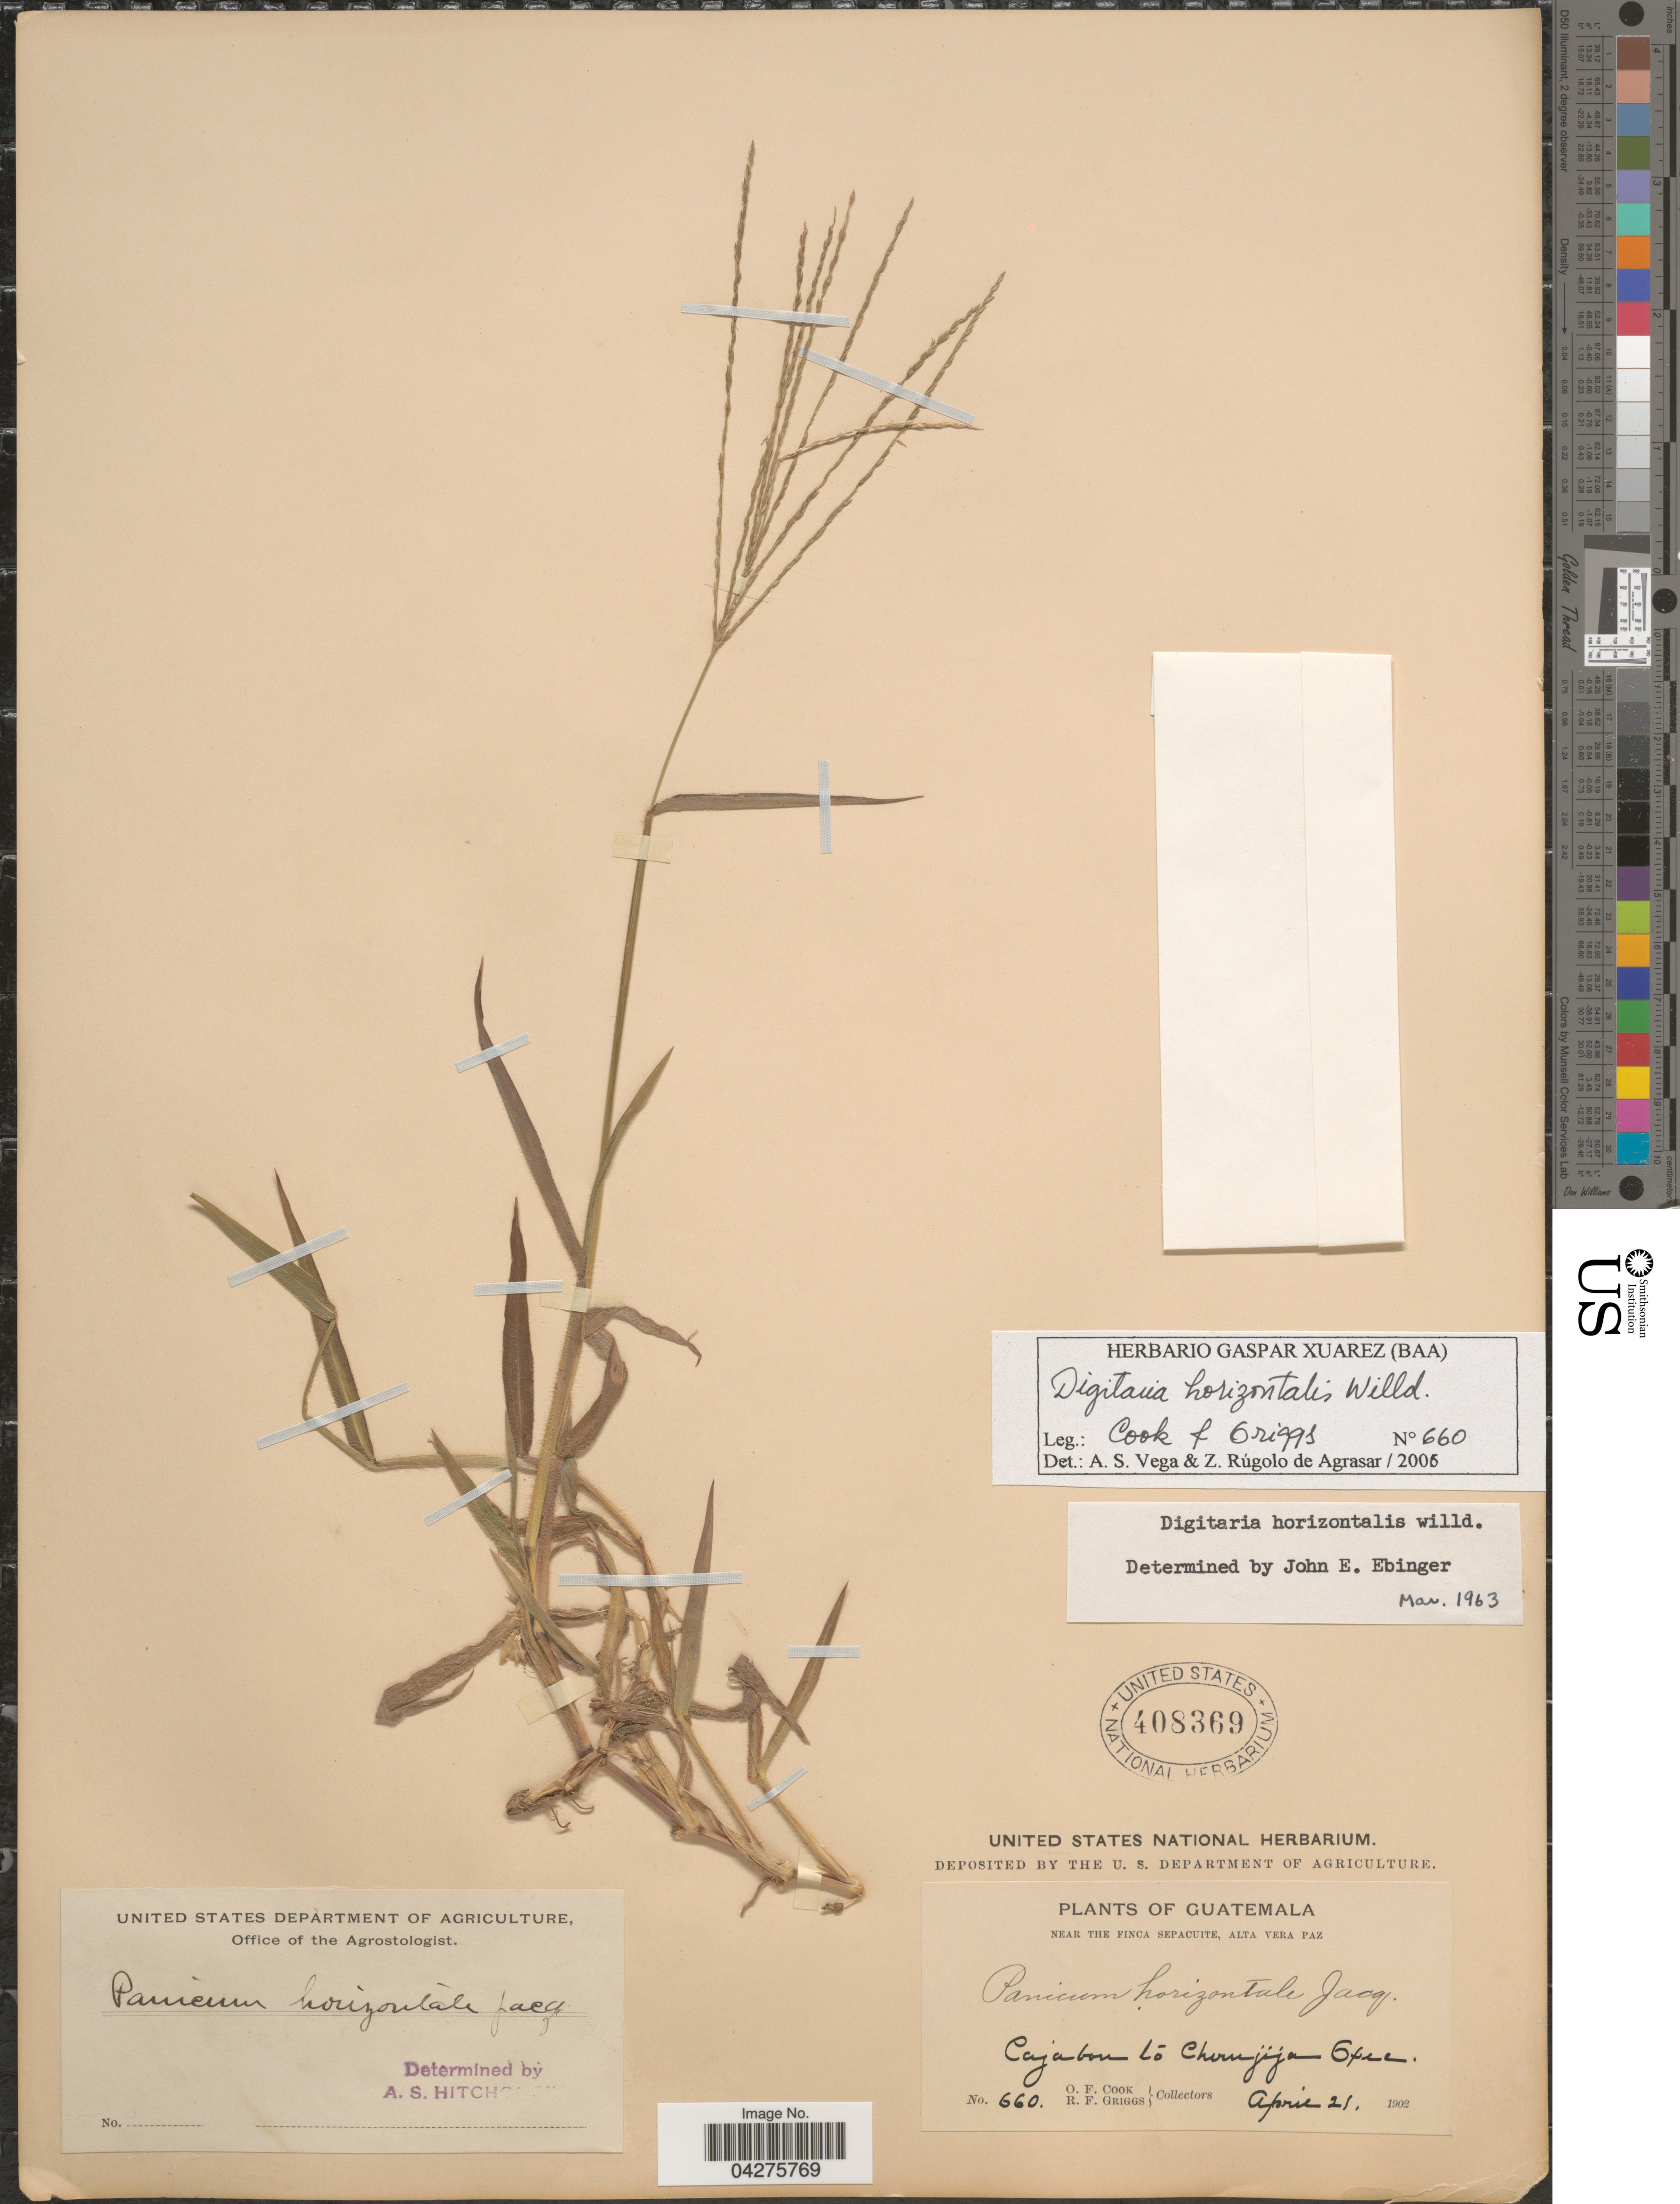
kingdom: Plantae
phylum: Tracheophyta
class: Liliopsida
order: Poales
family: Poaceae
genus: Digitaria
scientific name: Digitaria horizontalis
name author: Willd.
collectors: O. F. Cook & R. F. Griggs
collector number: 660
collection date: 1902-04-21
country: Guatemala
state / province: Alta Verapaz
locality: Near the Finca Sepacuite. Cajabon to Chirujija Oxee.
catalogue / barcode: US 408369